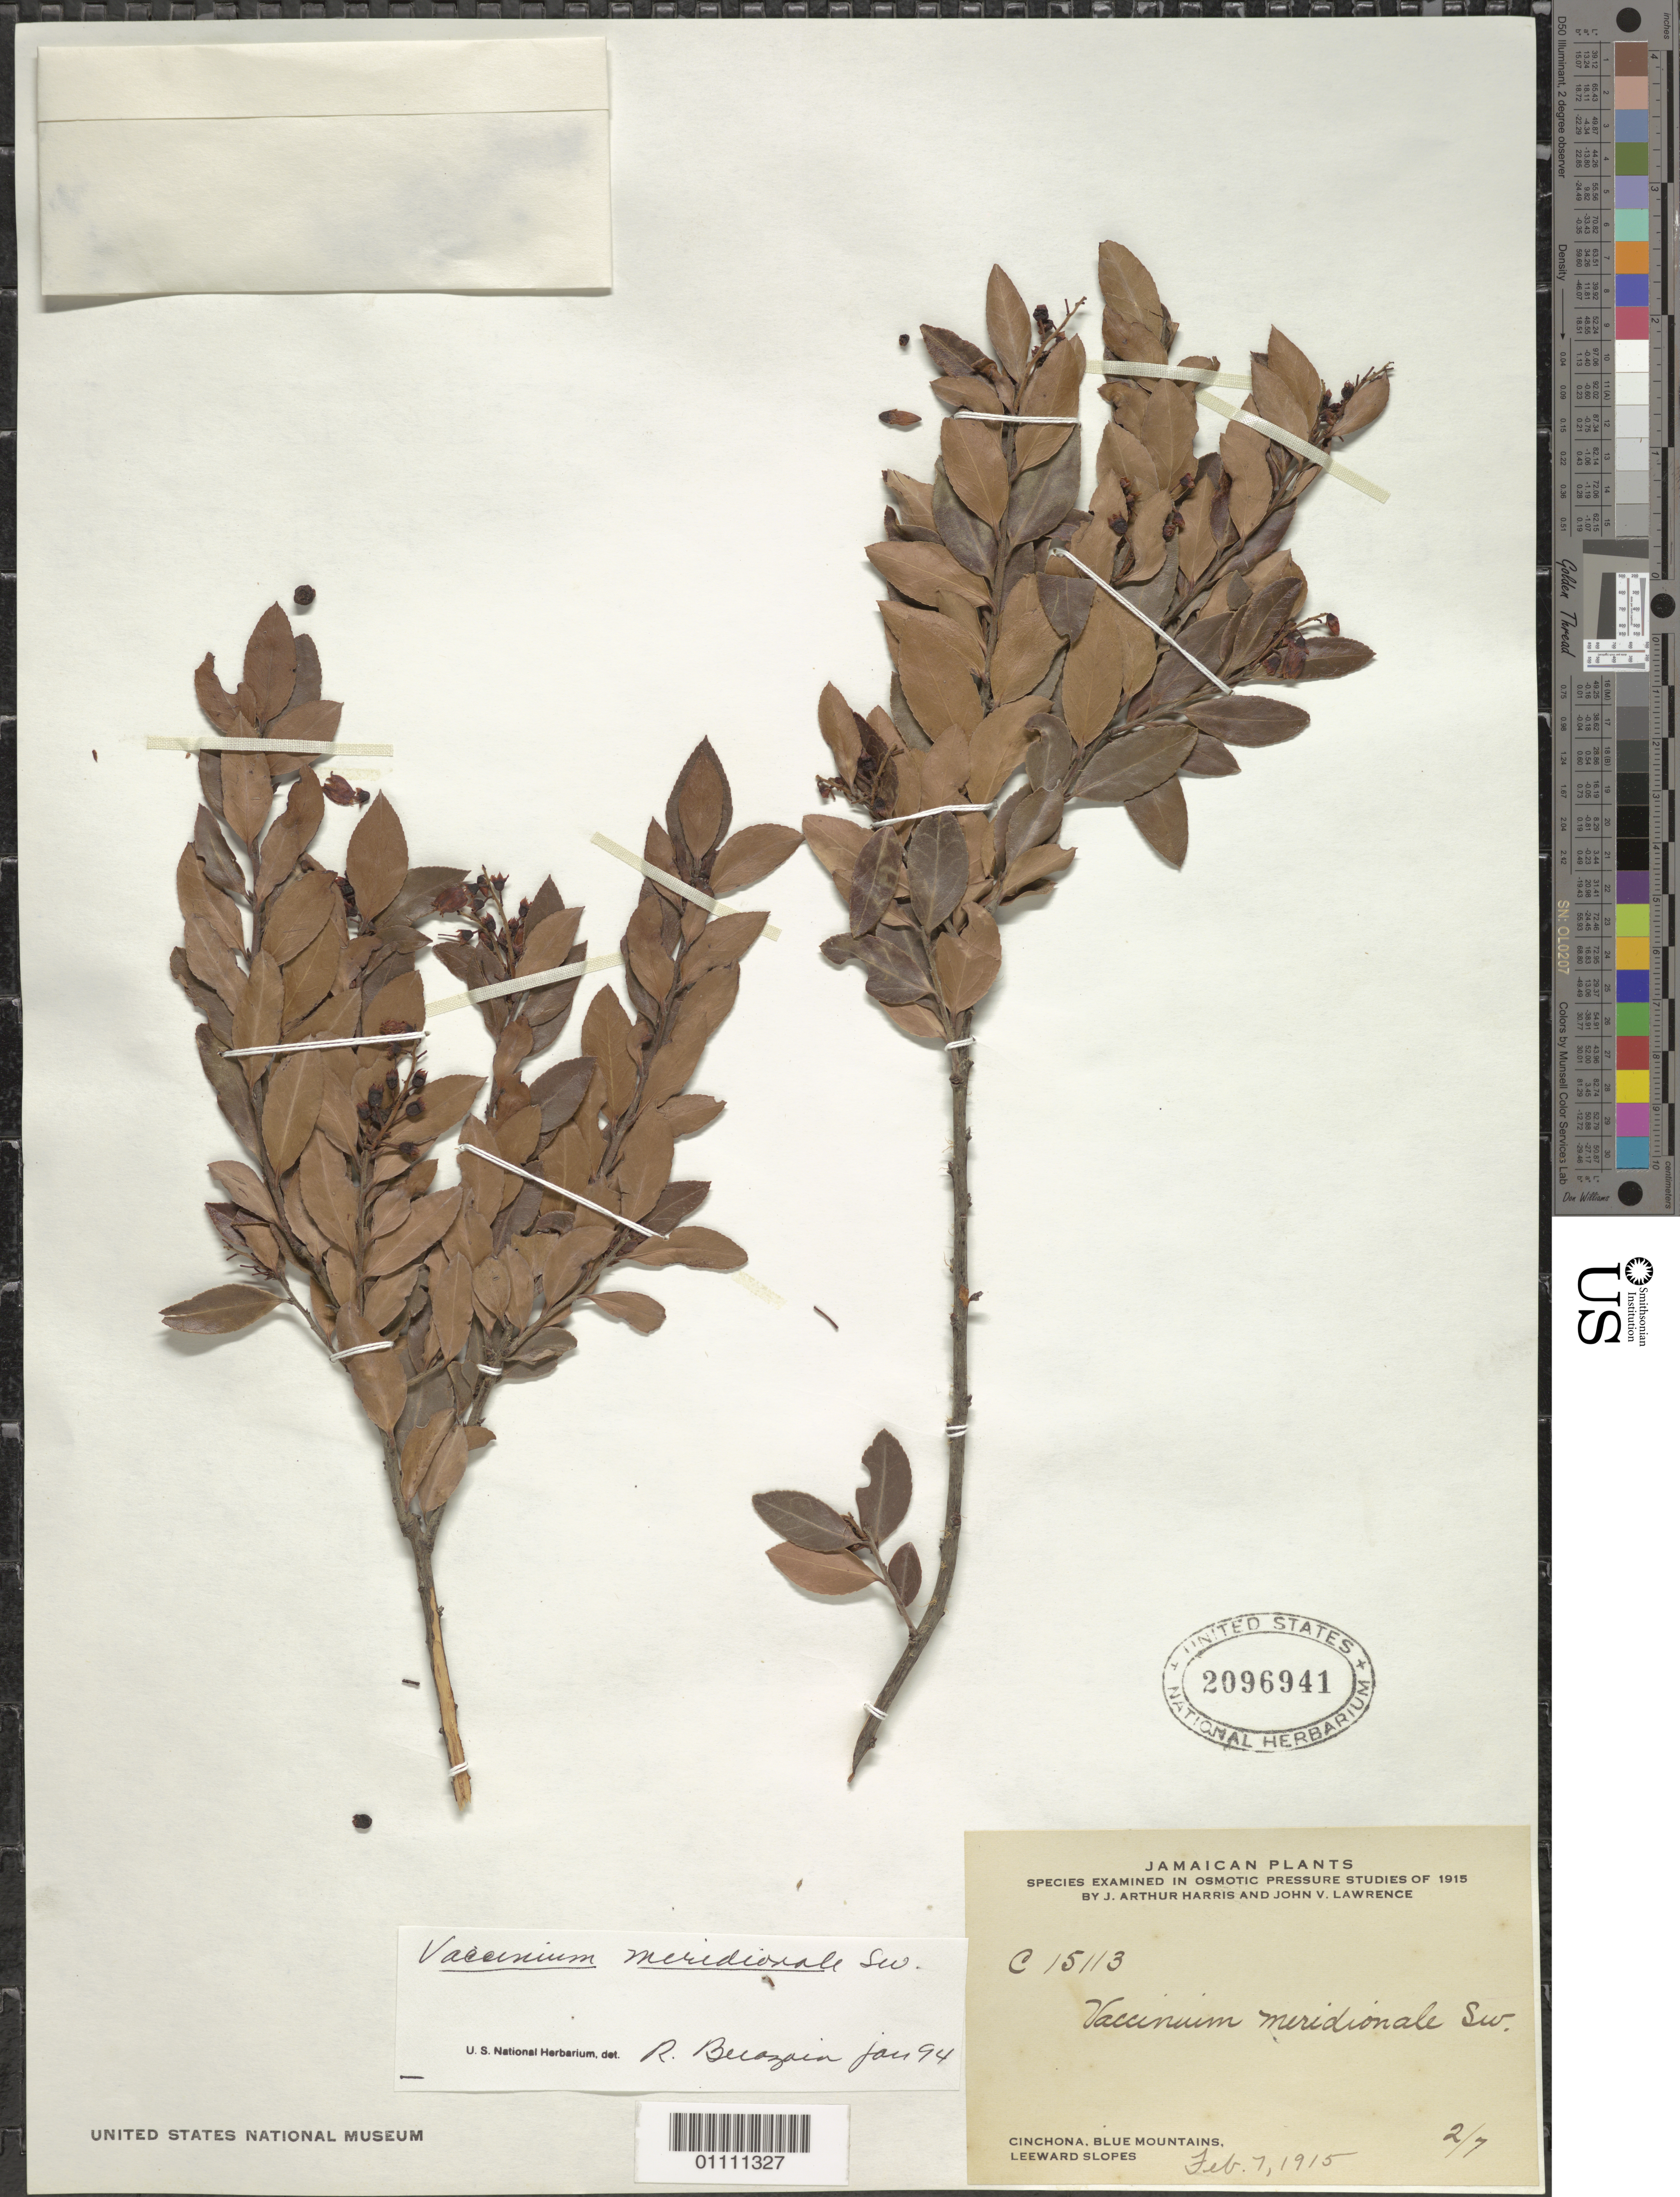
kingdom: Plantae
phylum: Tracheophyta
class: Magnoliopsida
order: Ericales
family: Ericaceae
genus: Vaccinium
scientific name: Vaccinium meridionale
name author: Sw.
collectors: J. A. Harris & J. Lawrence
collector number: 15113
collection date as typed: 07 Feb 1915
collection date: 1915-02-07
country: Jamaica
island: Jamaica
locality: Cinchona, Blue Mountains, Leeward slopes.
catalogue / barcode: US 2096941